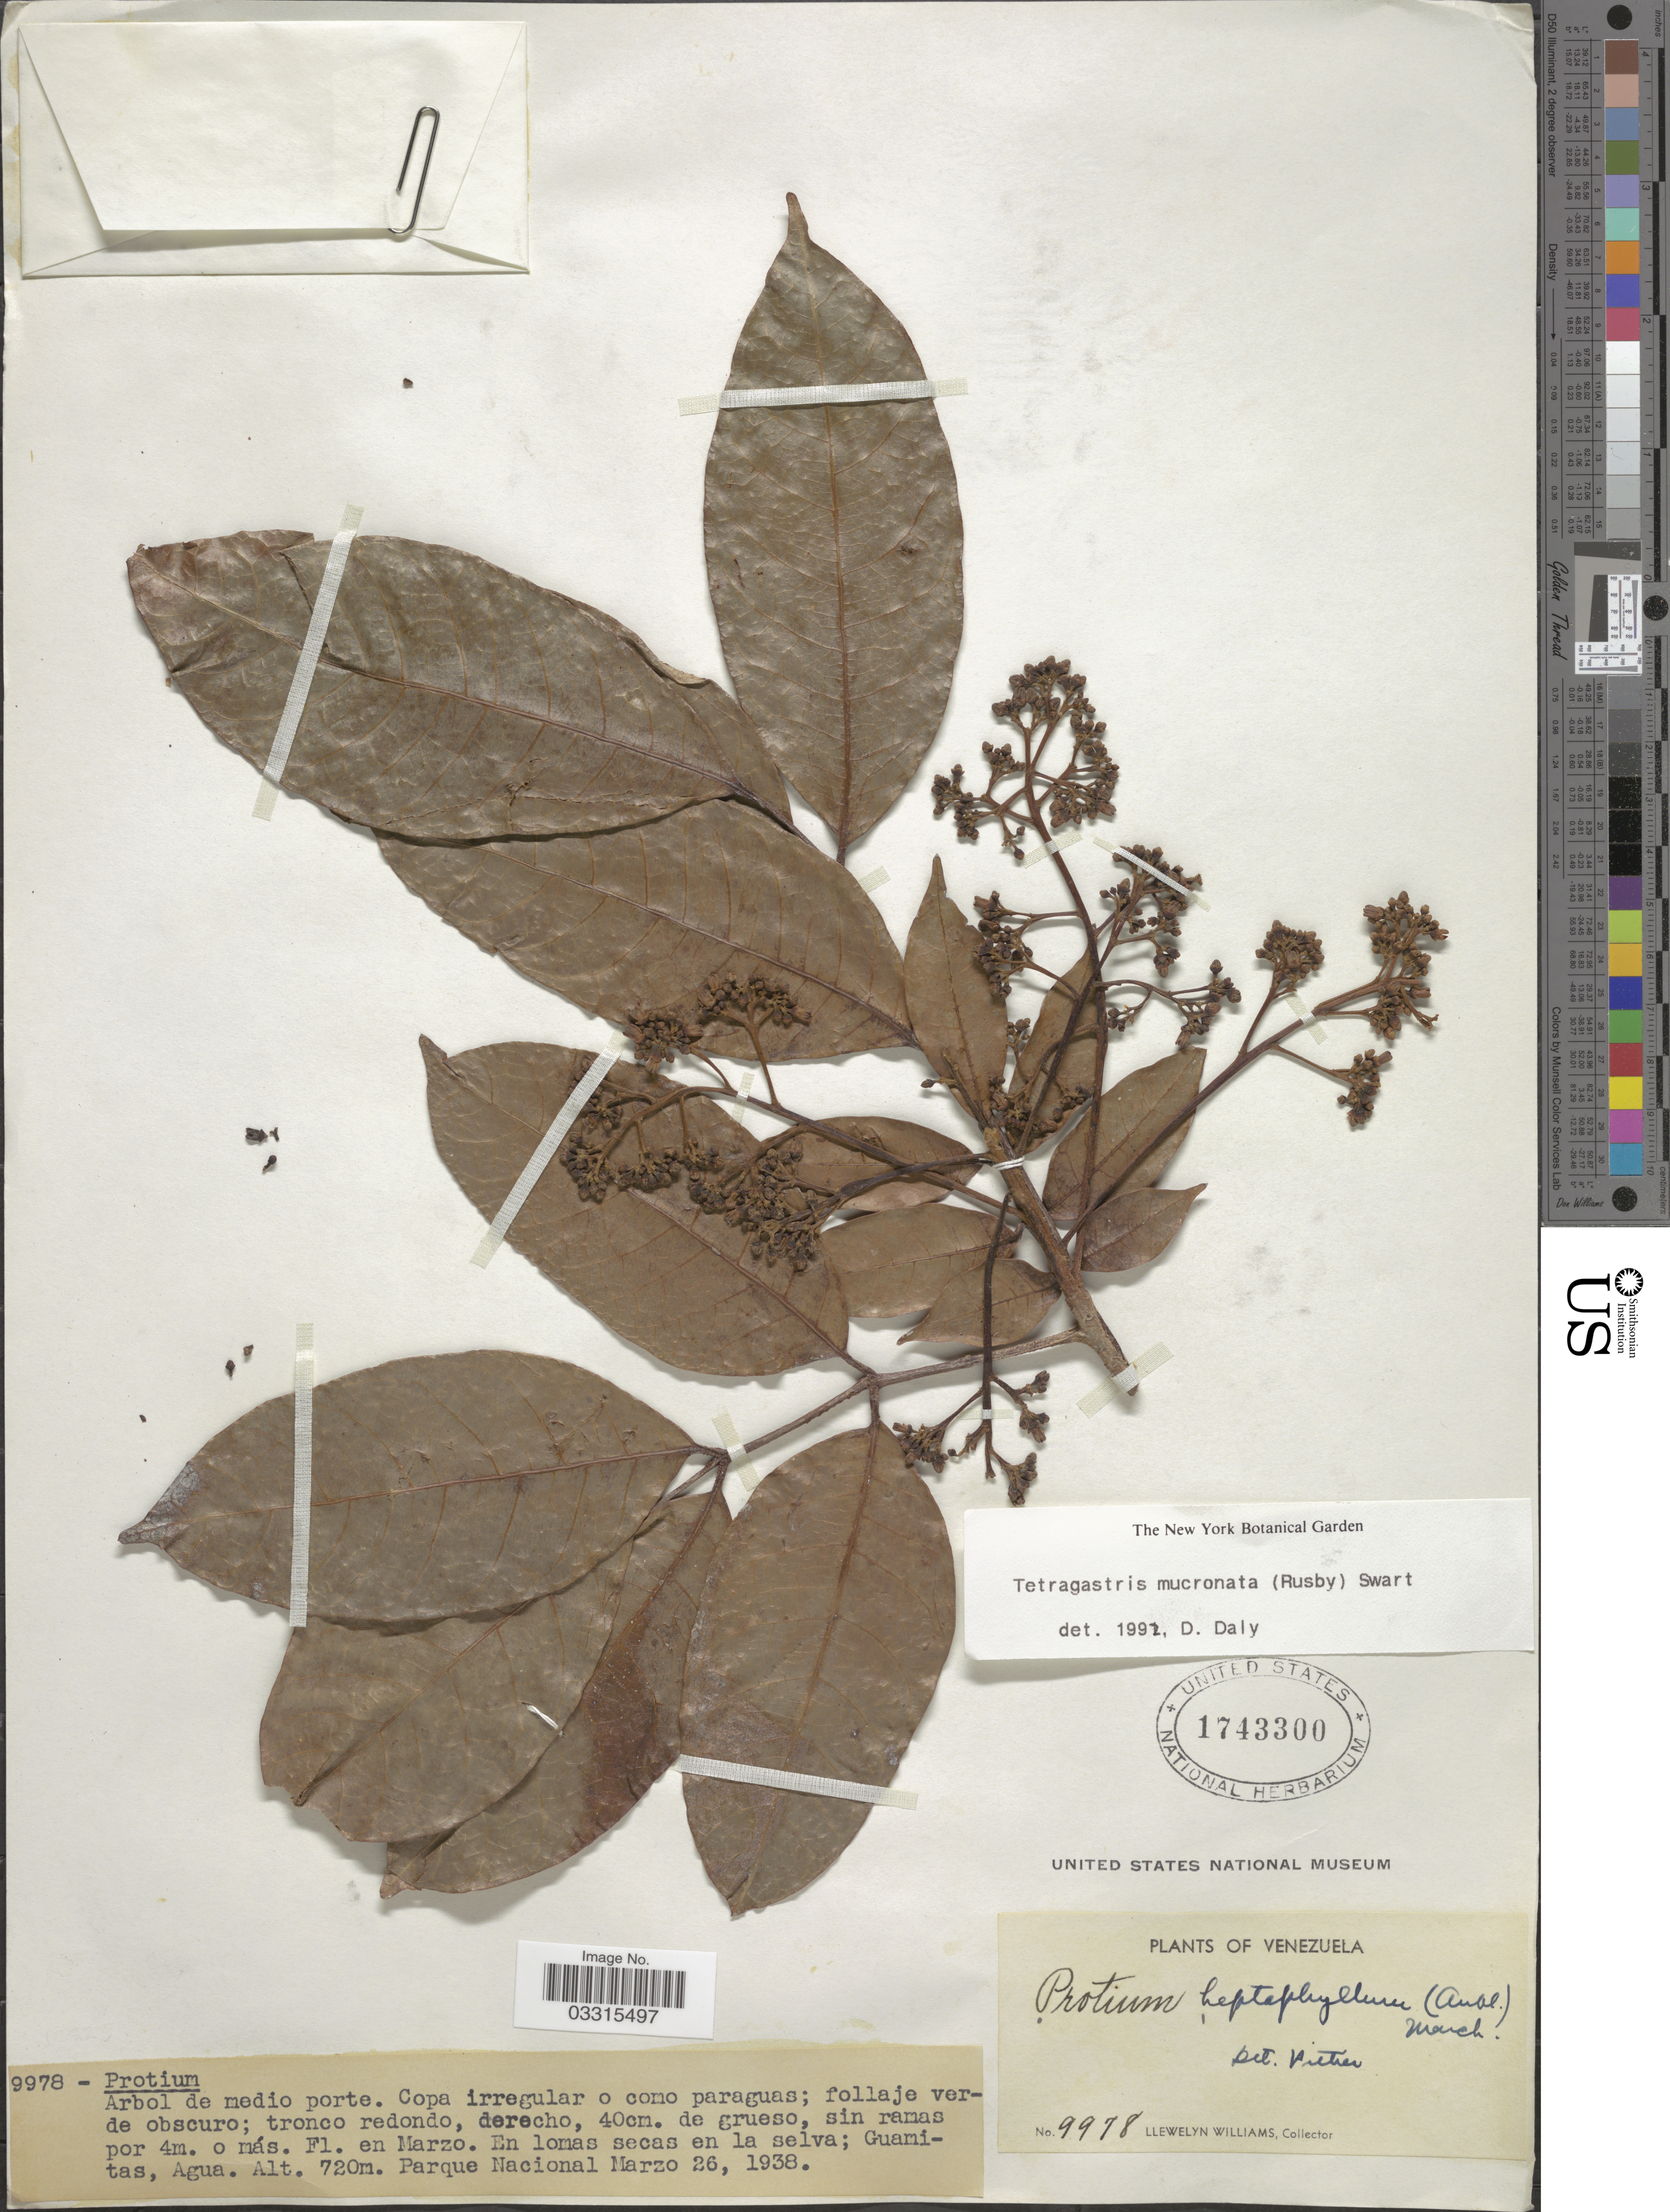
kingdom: Plantae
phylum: Tracheophyta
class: Magnoliopsida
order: Sapindales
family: Burseraceae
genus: Protium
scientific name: Protium mucronatum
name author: Rusby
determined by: Daly, Douglas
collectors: Ll. Williams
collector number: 9978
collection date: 1938-03-26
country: Venezuela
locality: En lomas secas en la selva; Guamitas, Agua. Parque Nacional.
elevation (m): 720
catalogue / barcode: US 1743300